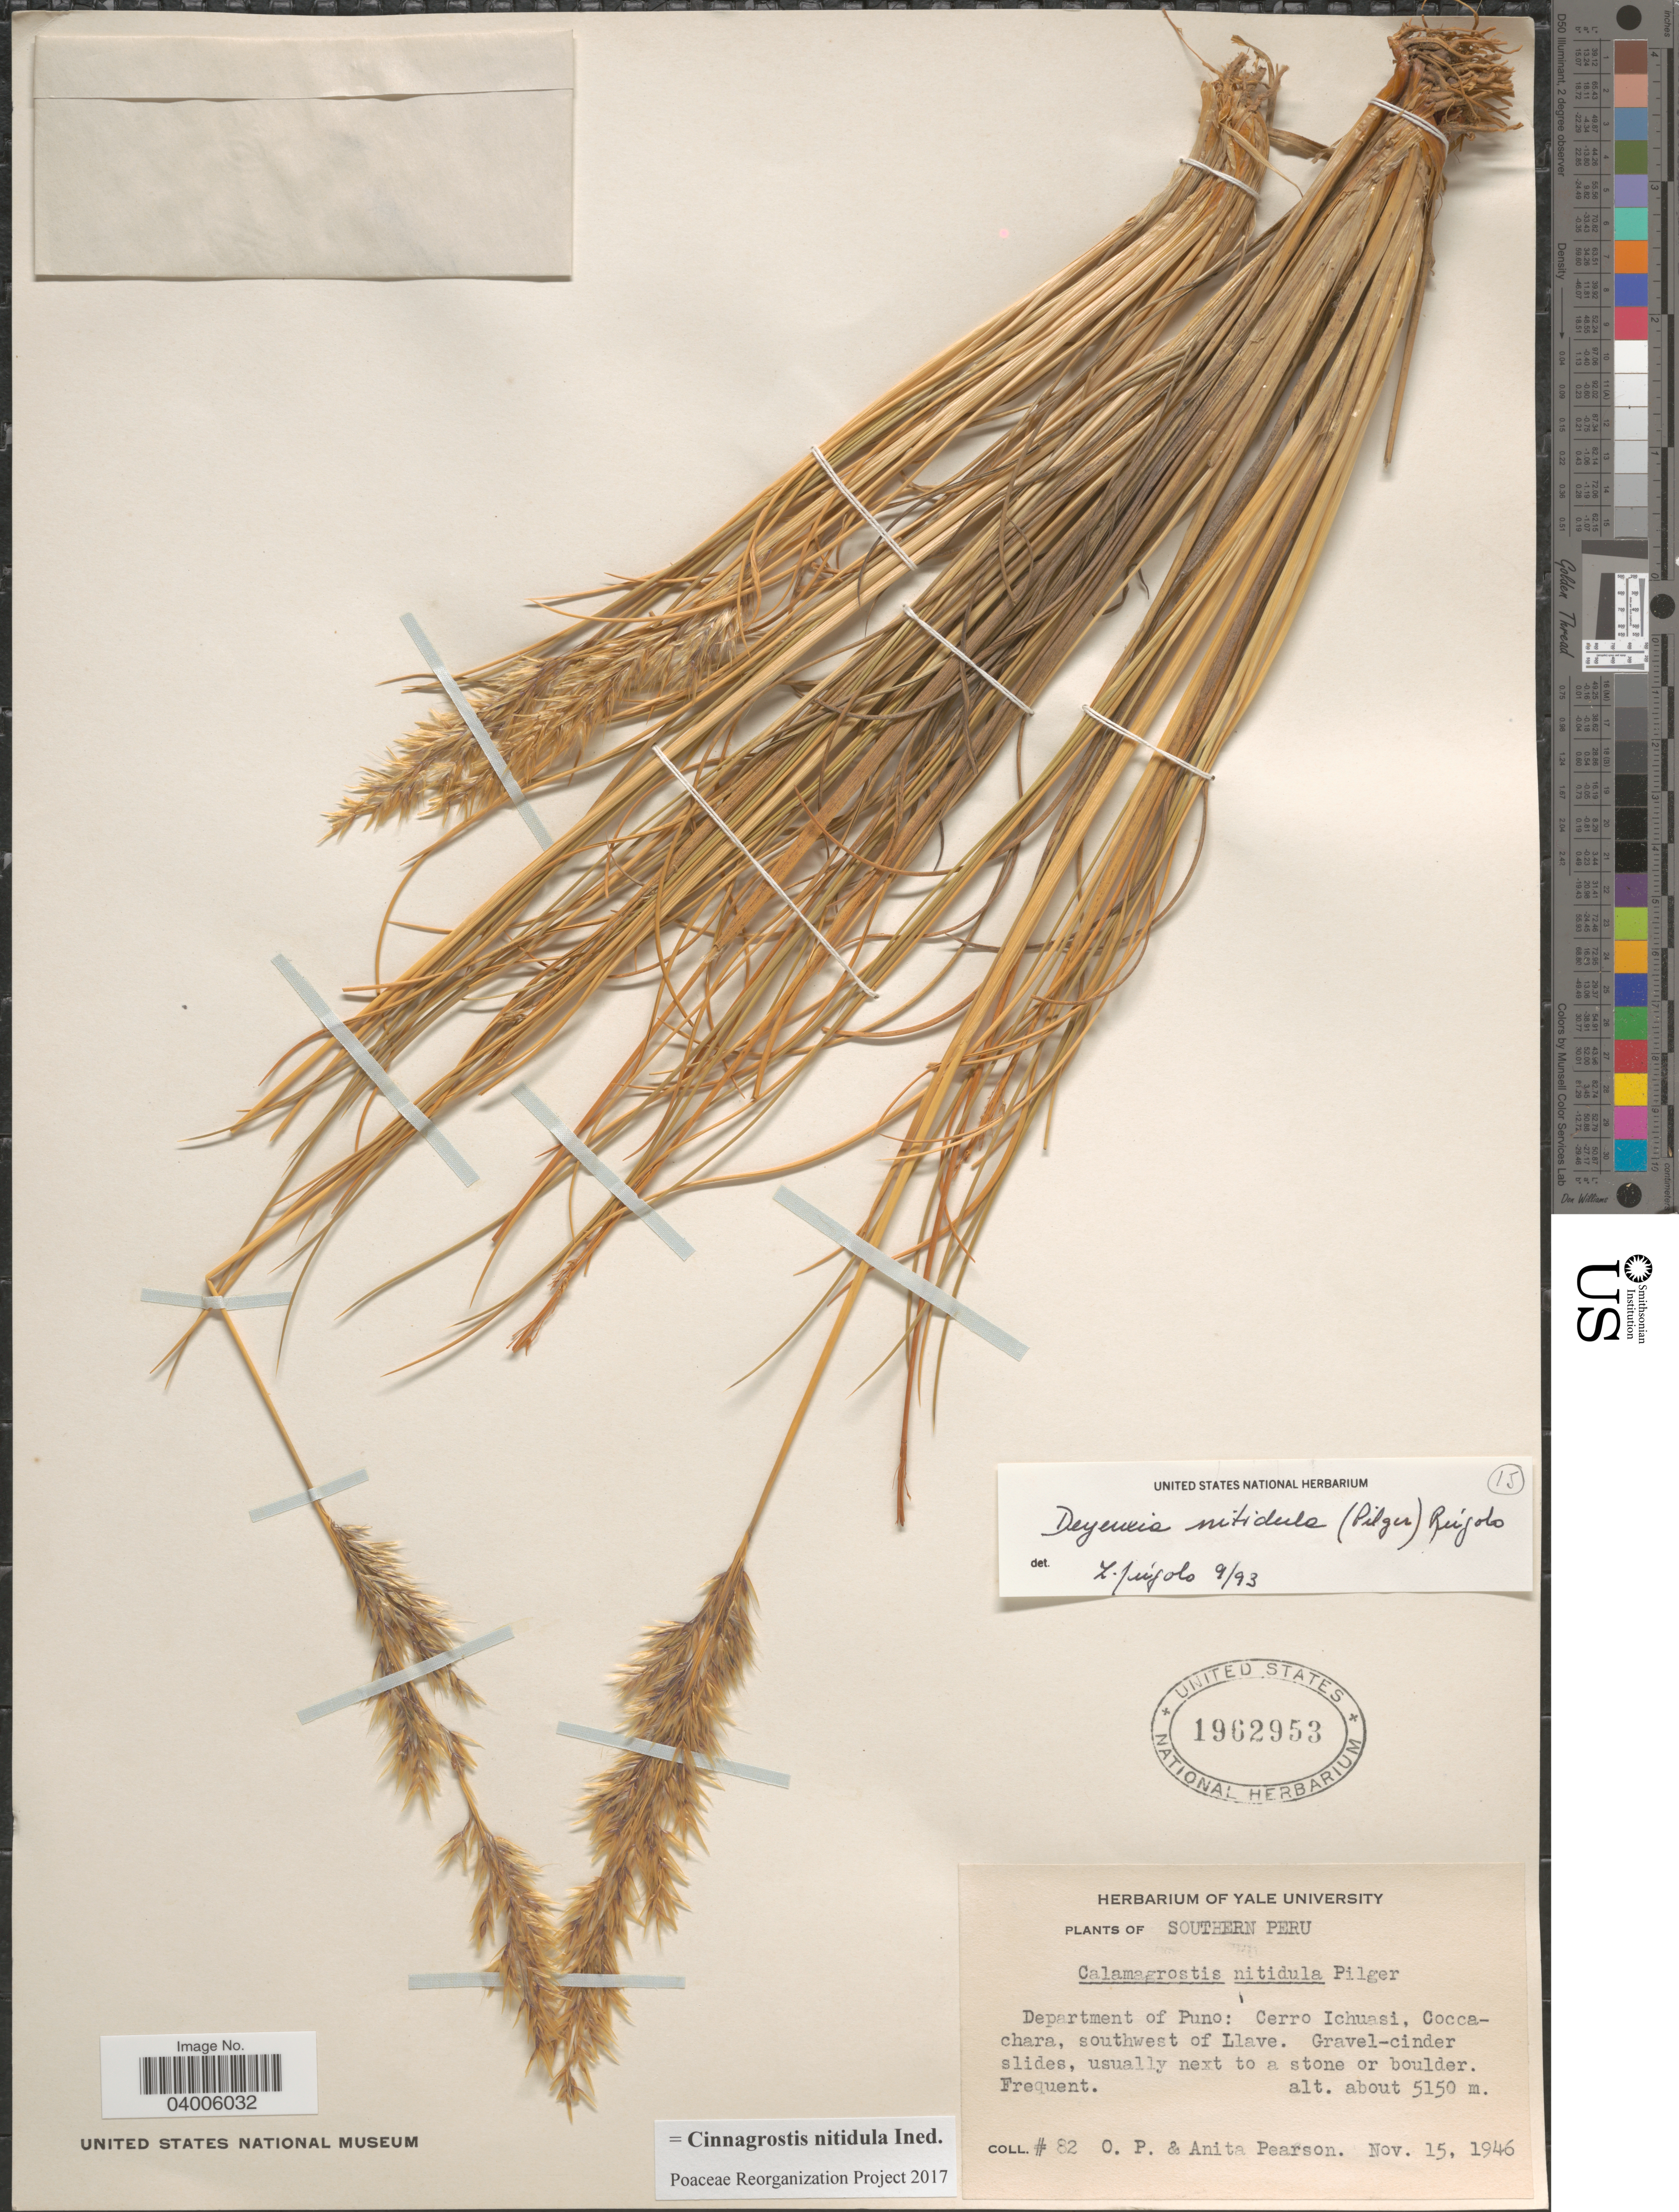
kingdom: Plantae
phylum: Tracheophyta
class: Liliopsida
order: Poales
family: Poaceae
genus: Cinnagrostis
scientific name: Cinnagrostis nitidula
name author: (Wedd.) P.M. Peterson et al.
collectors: O. P. Pearson & A. Pearson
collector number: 82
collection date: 1946-11-15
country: Peru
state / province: Puno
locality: Southern Peru. Department of Puno: Cerro Ichuasi, Coccachara, southwest of Llave.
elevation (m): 5150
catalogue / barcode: US 1962953